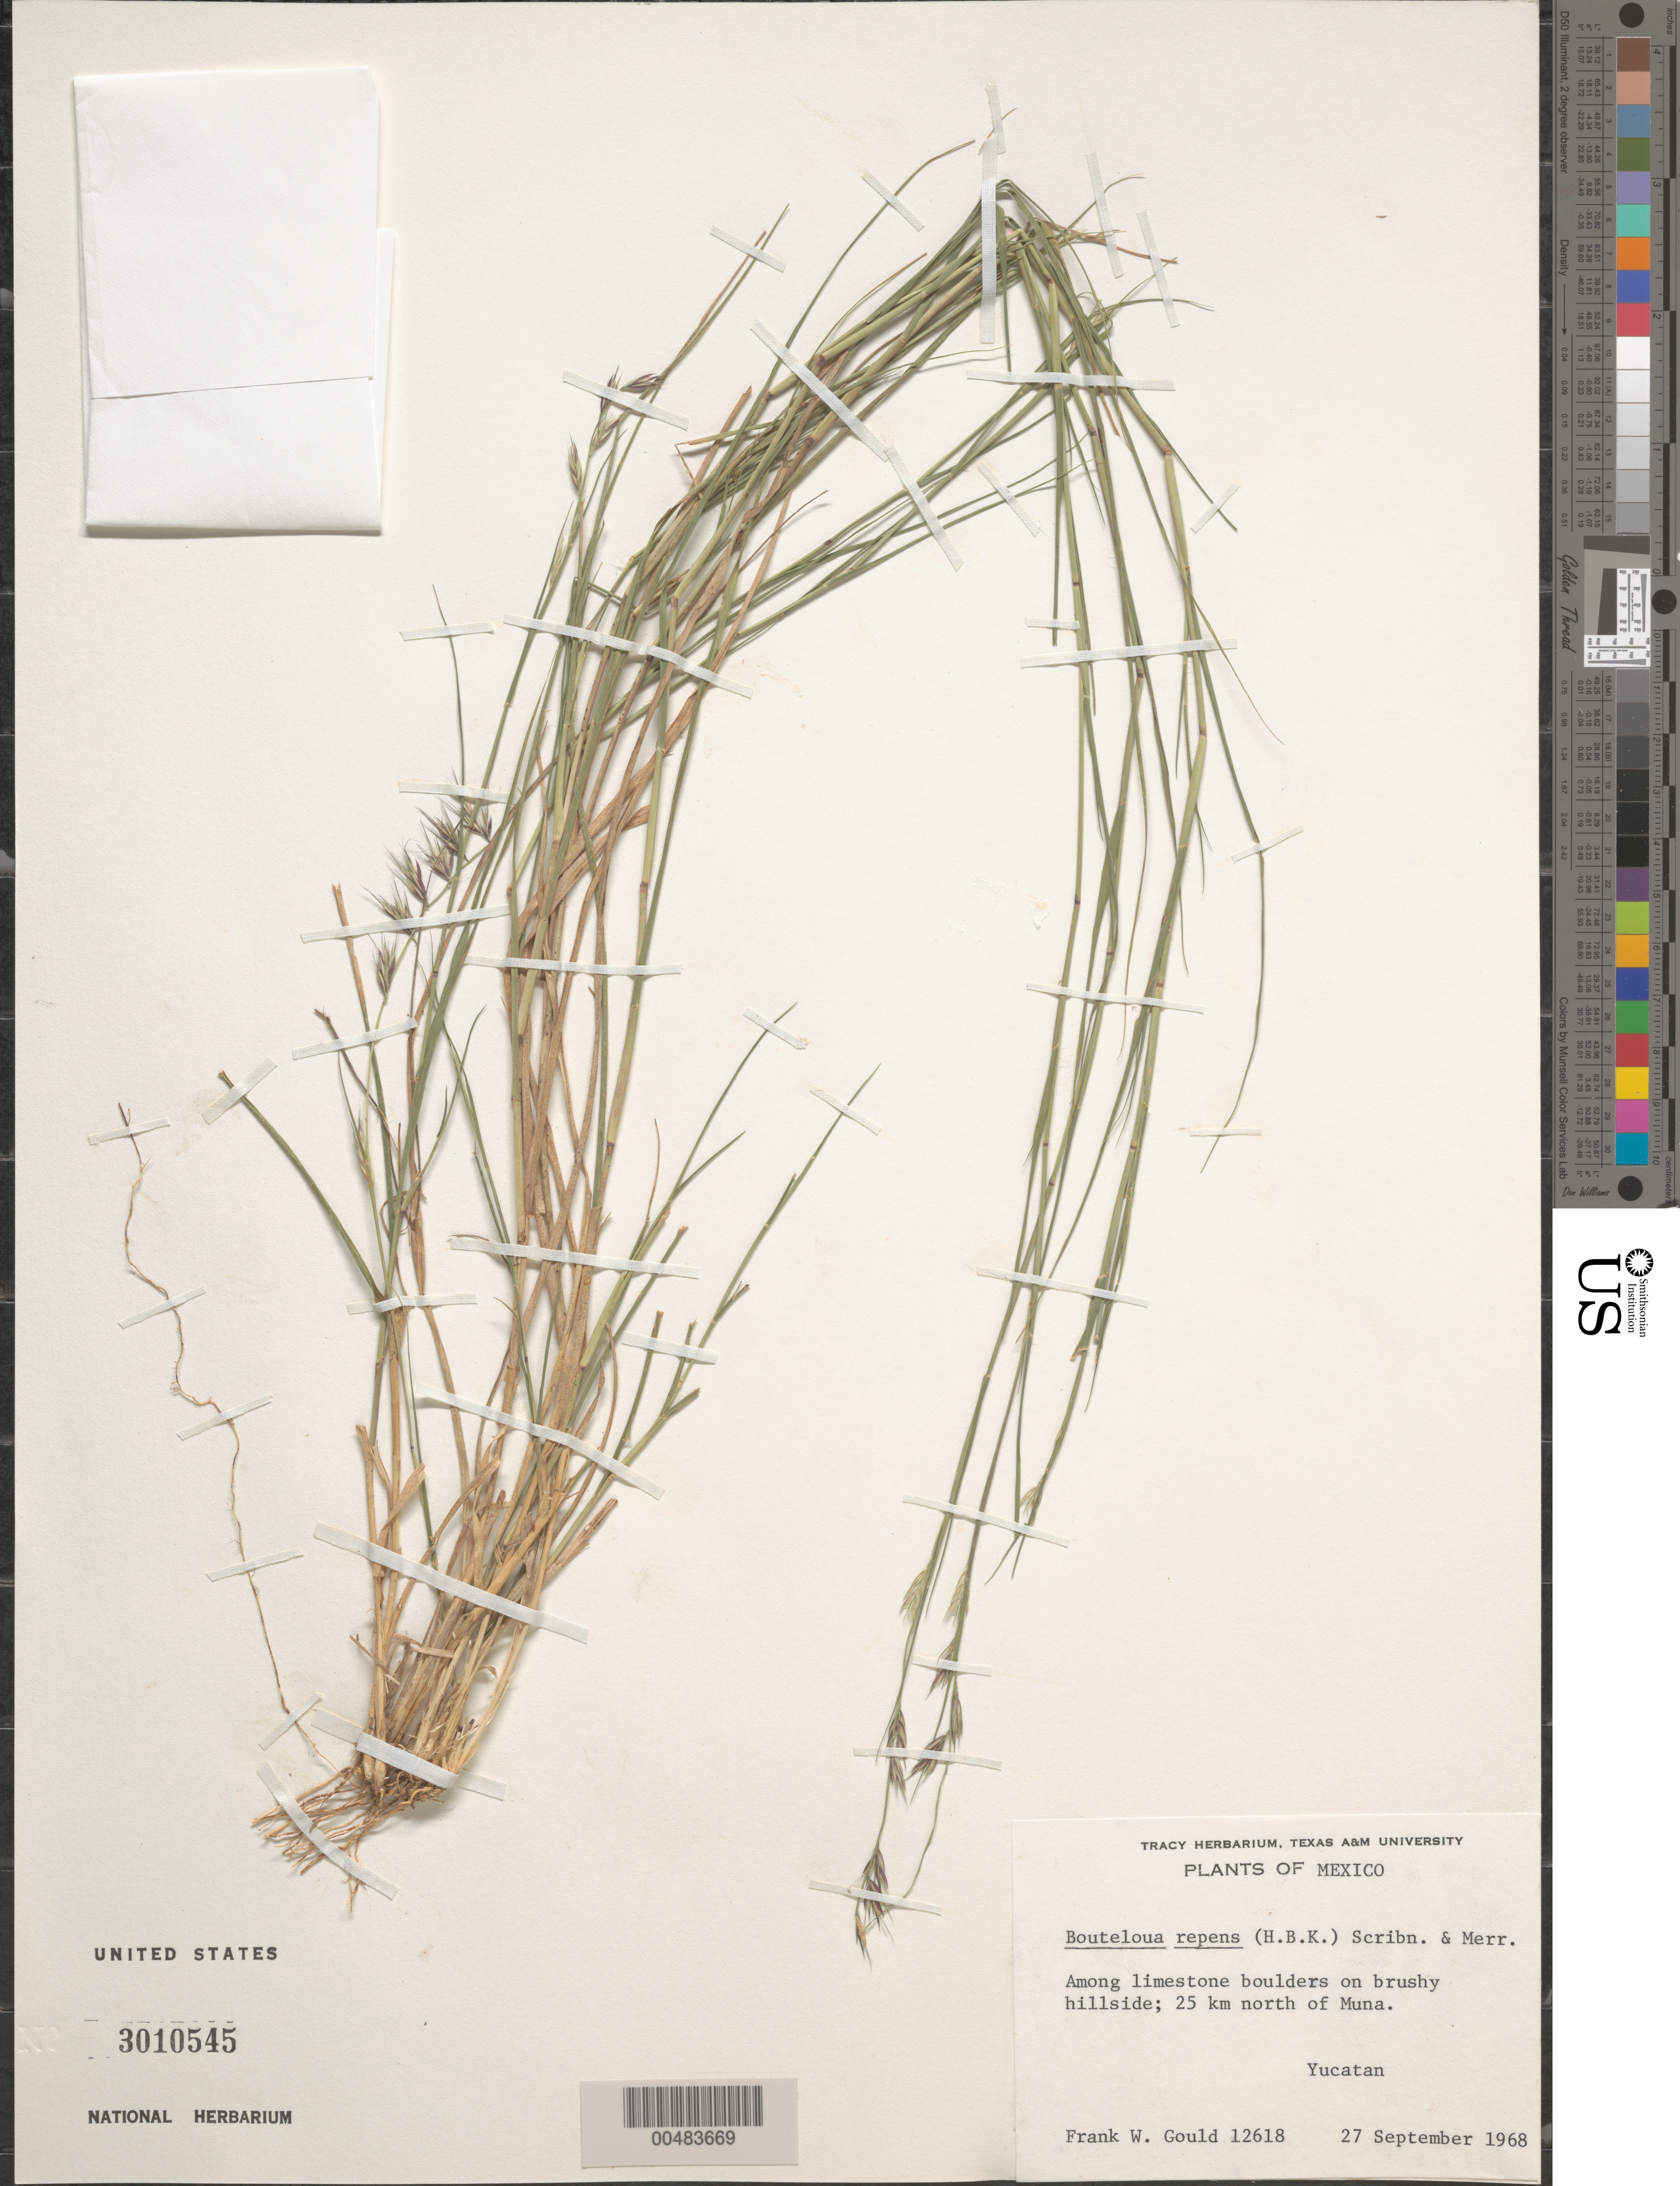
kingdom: Plantae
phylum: Tracheophyta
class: Liliopsida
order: Poales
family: Poaceae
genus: Bouteloua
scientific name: Bouteloua repens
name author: (Kunth) Scribn. & Merr.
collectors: F. W. Gould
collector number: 12618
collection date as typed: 27 Sep 1968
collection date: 1968-09-27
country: Mexico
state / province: Yucatan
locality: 25 km N of Muna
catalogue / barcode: US 3010545